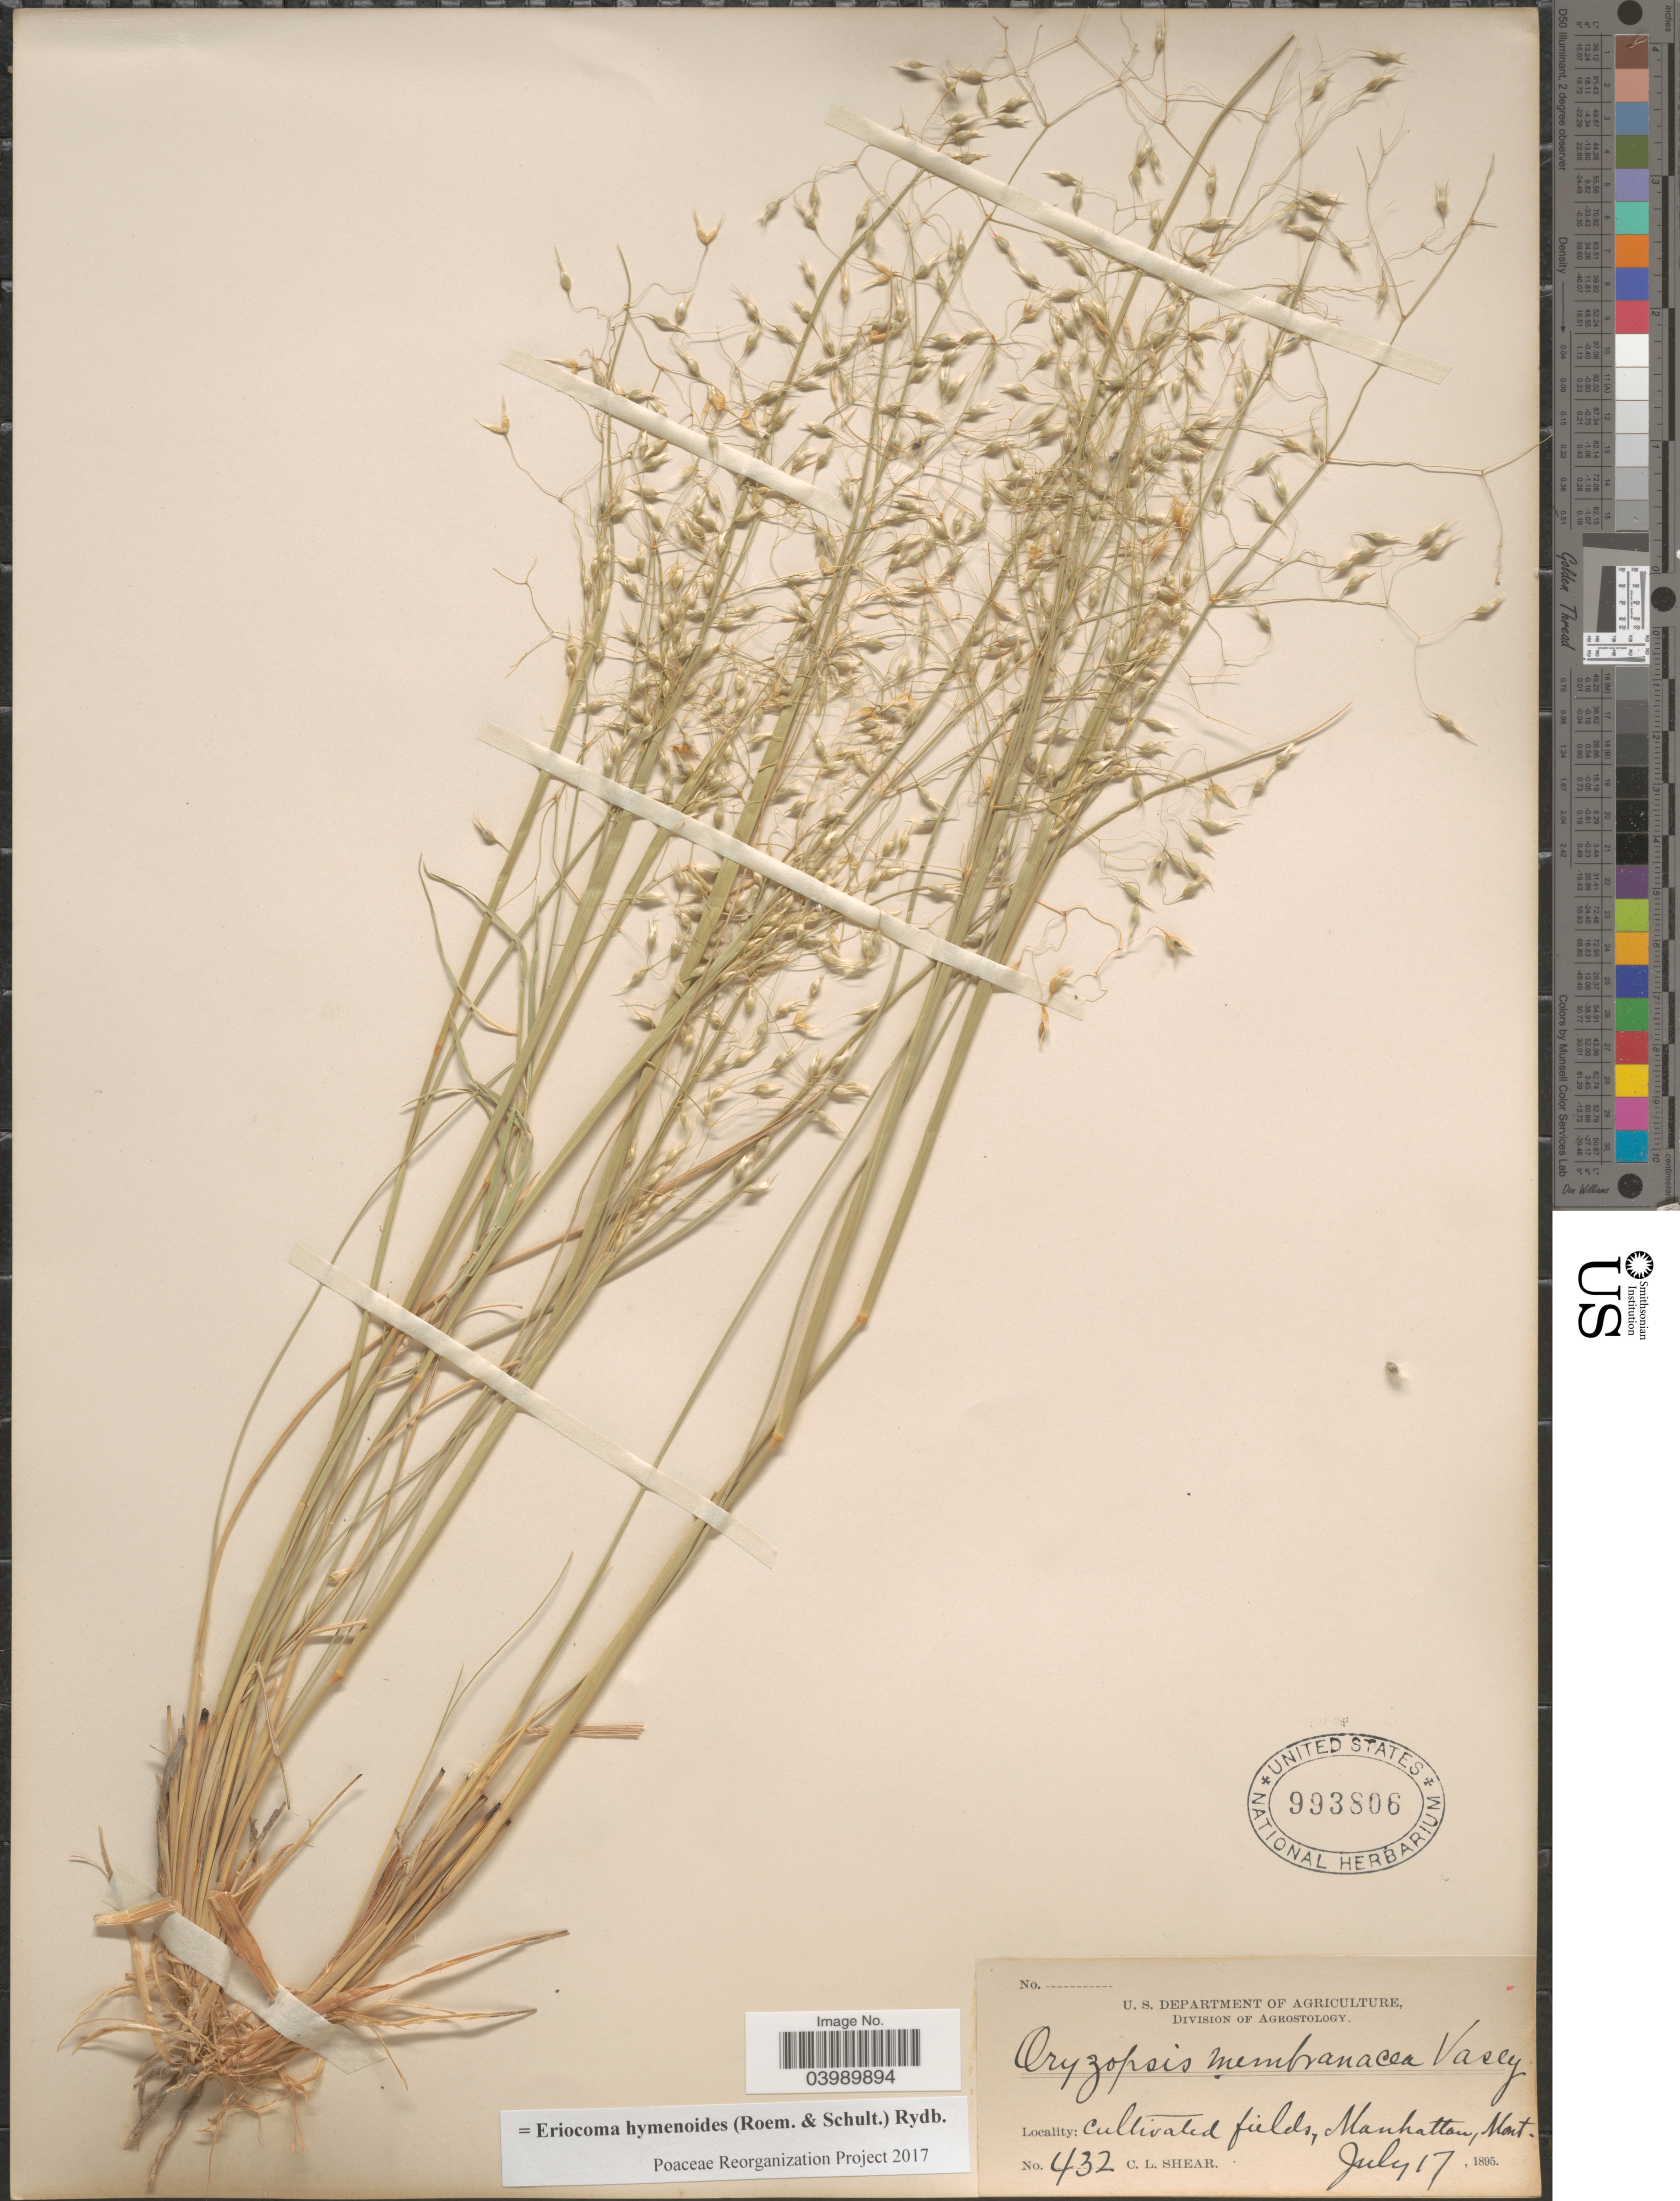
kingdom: Plantae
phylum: Tracheophyta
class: Liliopsida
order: Poales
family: Poaceae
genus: Eriocoma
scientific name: Eriocoma hymenoides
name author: (Roem. & Schult.) Rydb.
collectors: C. L. Shear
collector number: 432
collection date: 1895-07-17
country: United States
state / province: Montana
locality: Cultivated fields [unsure placement] Manhattan.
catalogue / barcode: US 993806